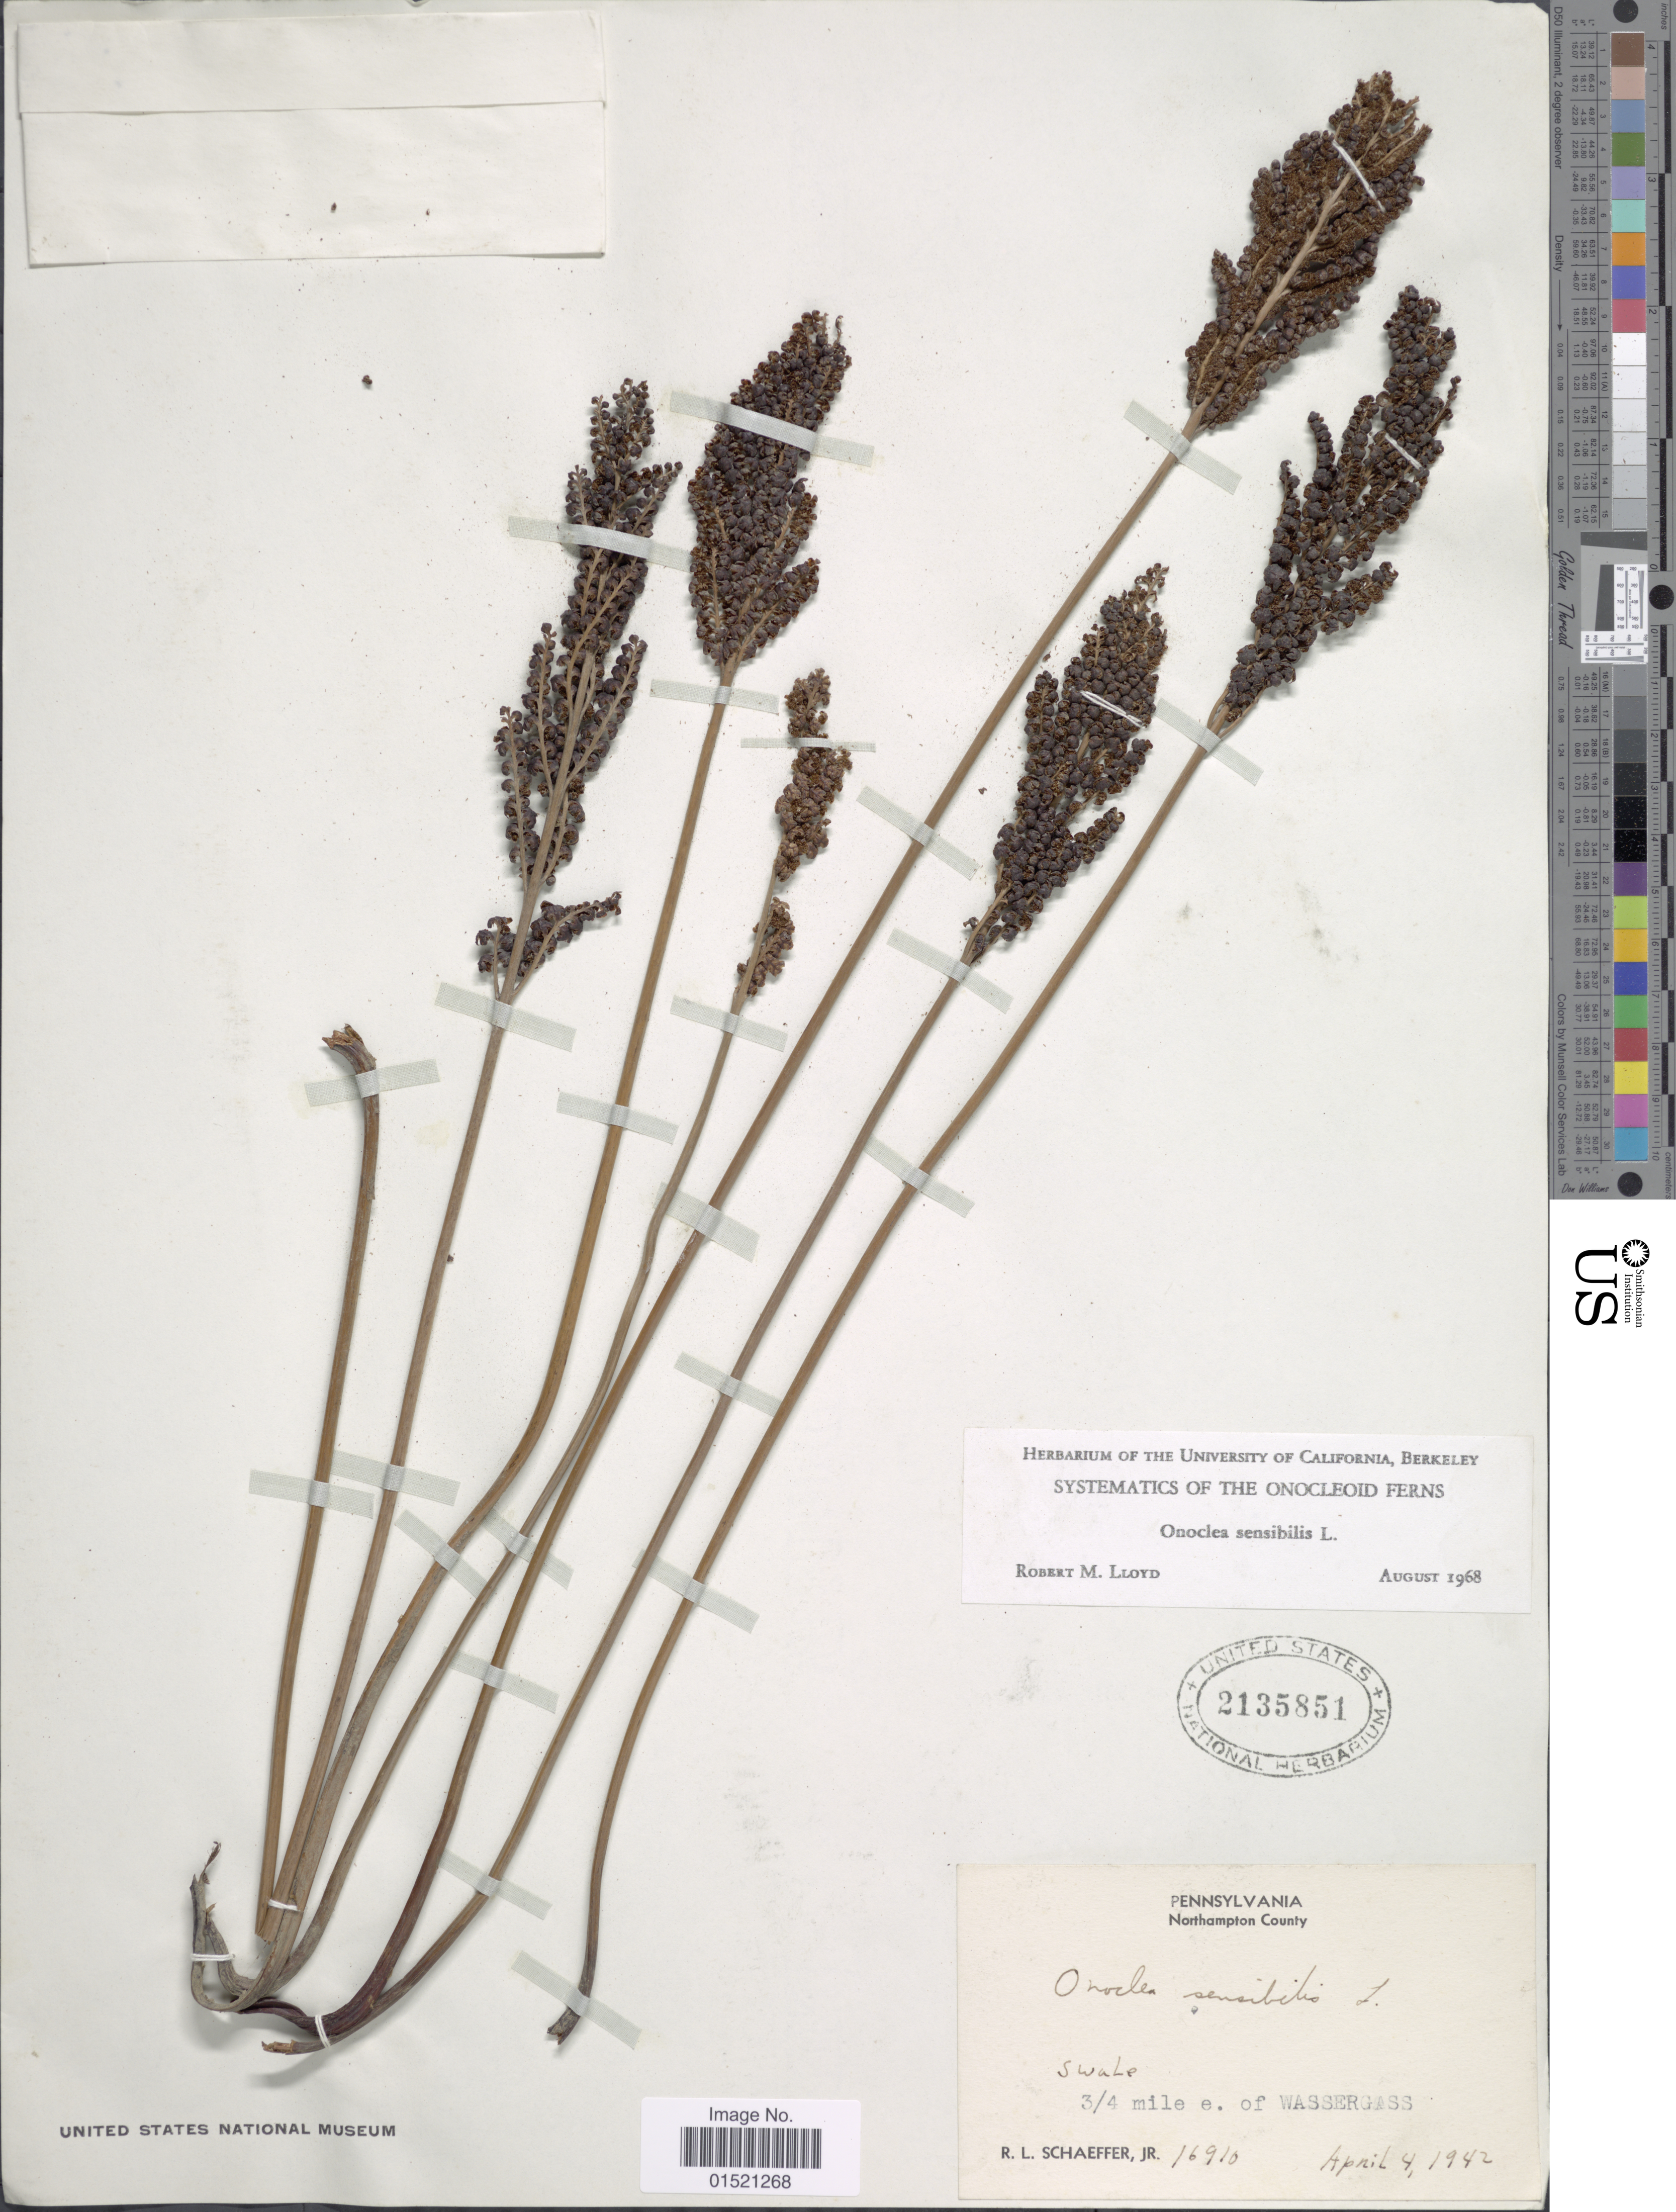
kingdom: Plantae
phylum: Tracheophyta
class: Polypodiopsida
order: Polypodiales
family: Onocleaceae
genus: Onoclea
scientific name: Onoclea sensibilis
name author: L.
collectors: R. L. Schaeffer Jr.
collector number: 16910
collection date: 1942-04-04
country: United States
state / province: Pennsylvania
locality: Northampton County, 3/4 mile of Wassergass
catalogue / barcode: US 2135851